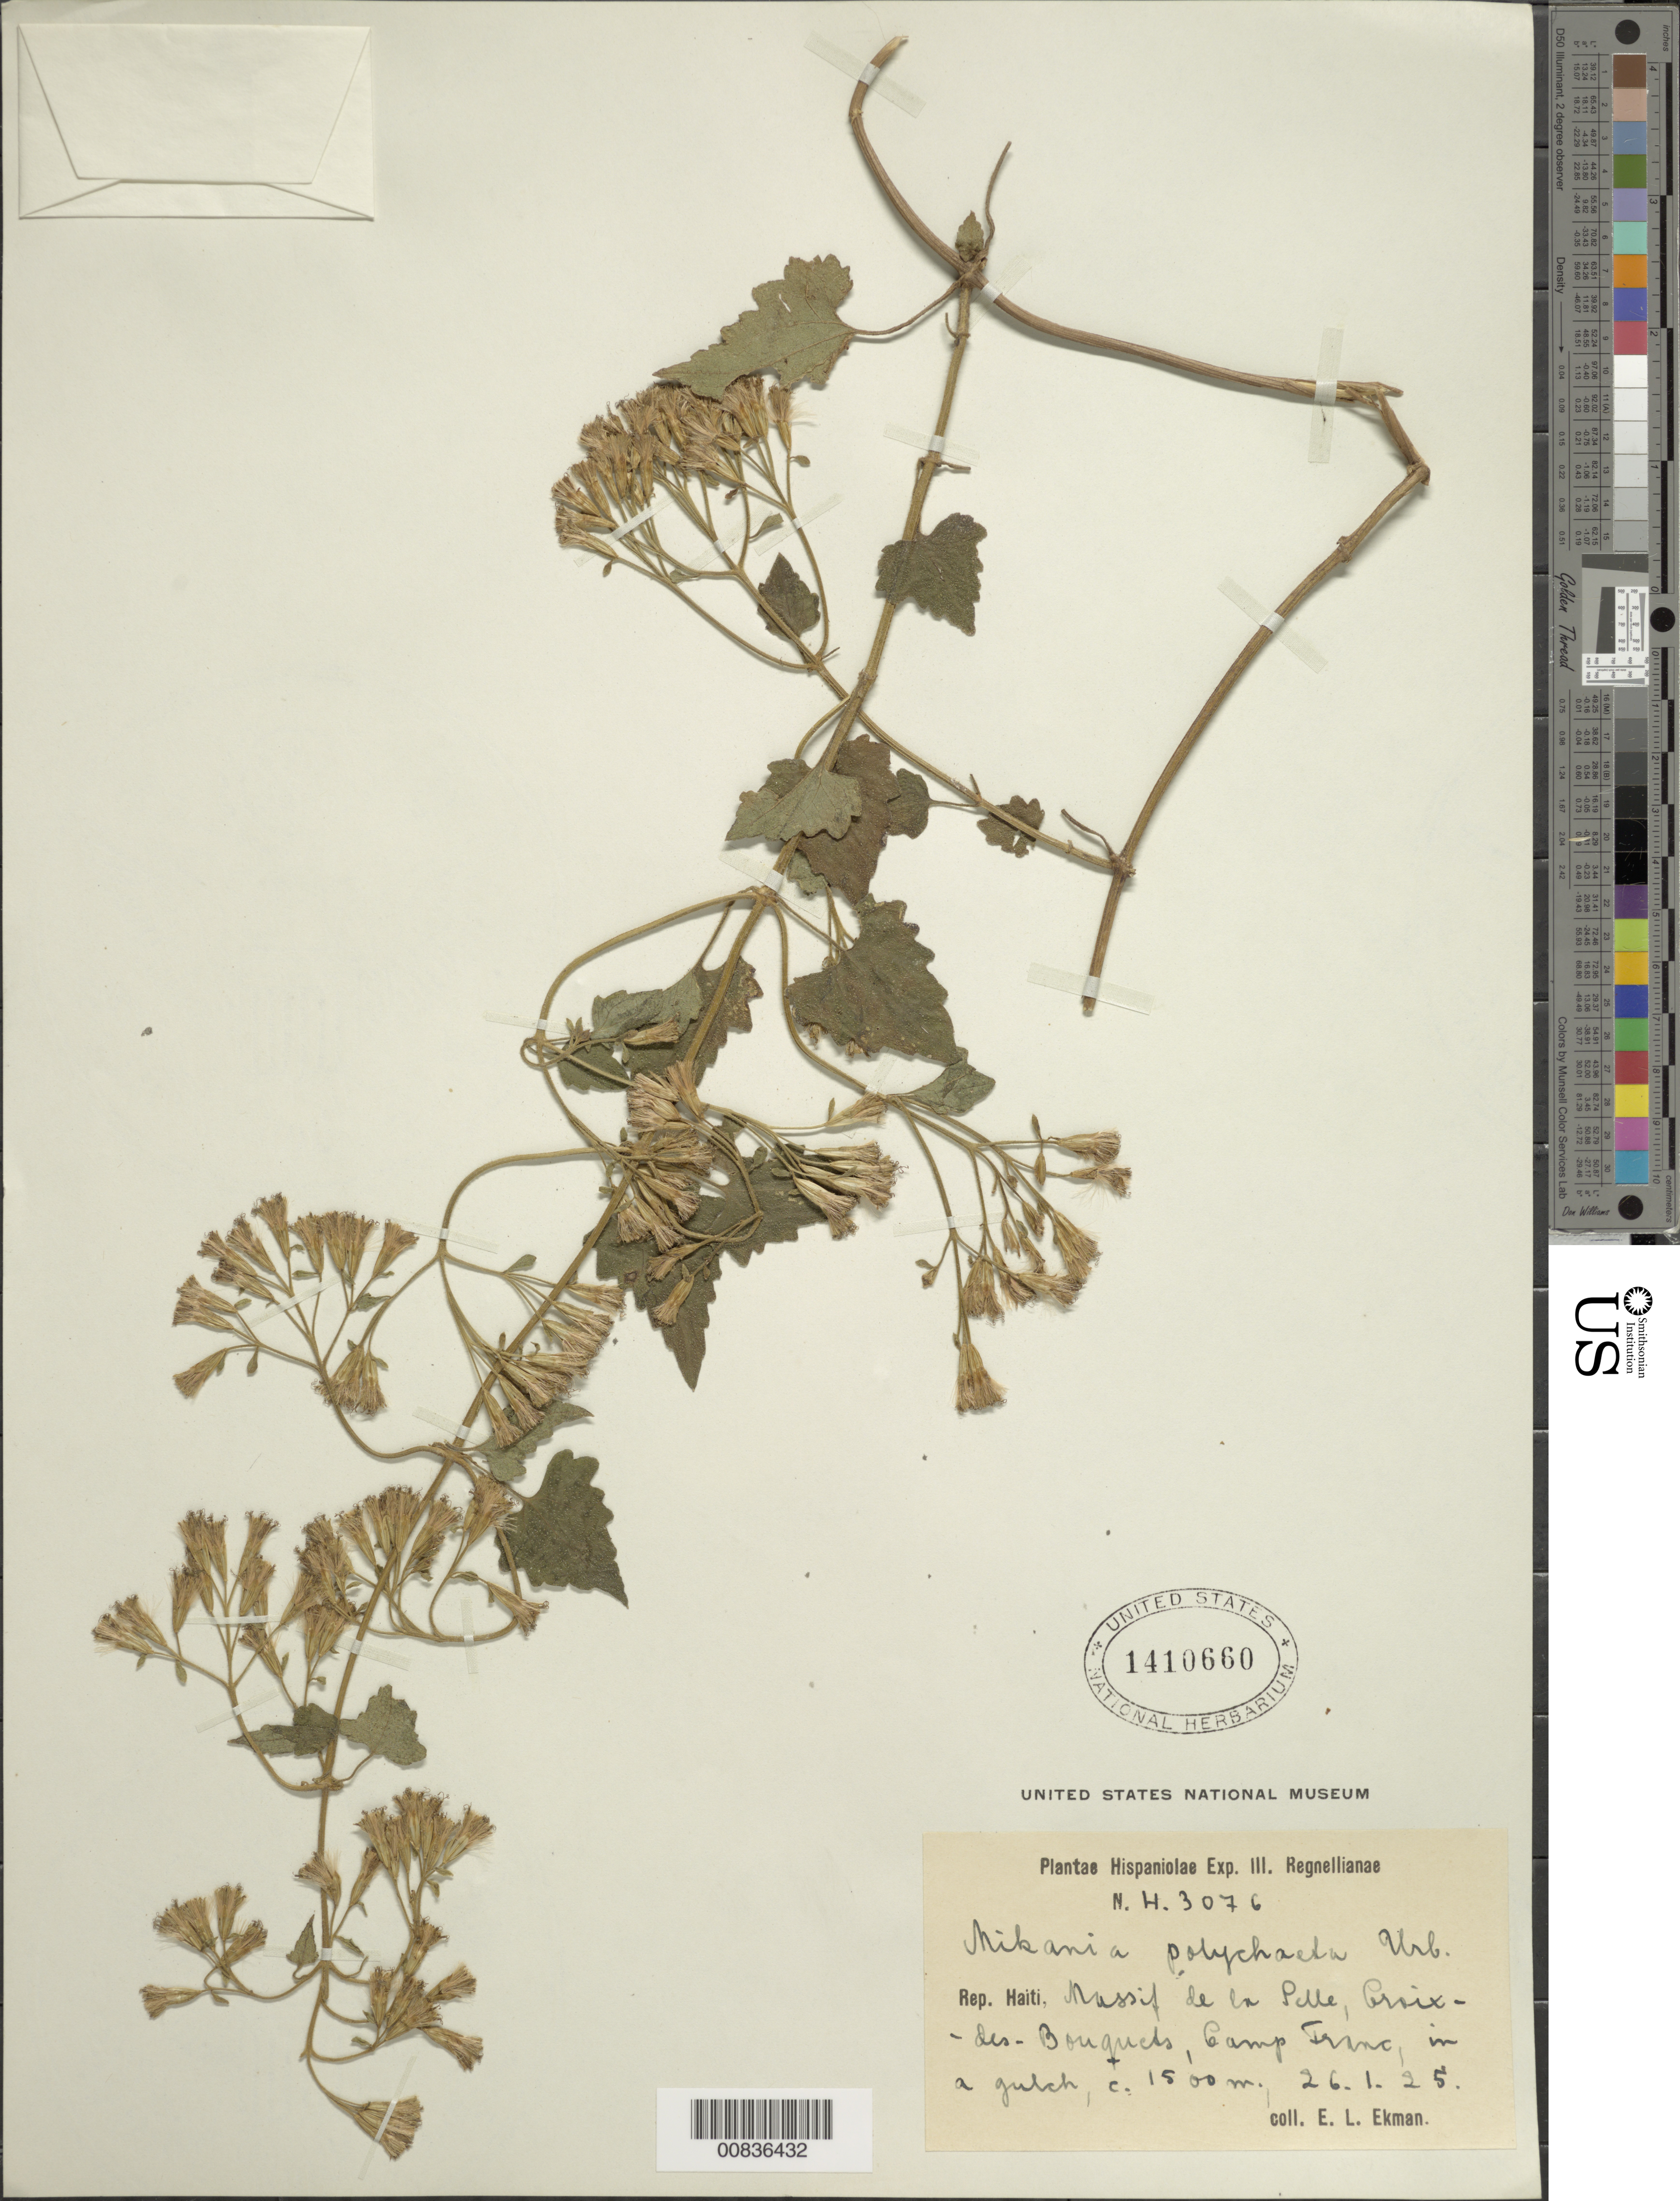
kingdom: Plantae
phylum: Tracheophyta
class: Magnoliopsida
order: Asterales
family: Asteraceae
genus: Mikania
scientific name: Mikania polychaeta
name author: Urb.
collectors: E. L. Ekman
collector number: H 3076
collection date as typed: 26 Jan 1925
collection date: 1925-01-26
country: Dominican Republic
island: Hispaniola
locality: Massif de la Selle, Croix-des-Bouquets, Camp Franc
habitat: In a gulch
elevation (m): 1500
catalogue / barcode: US 1410660